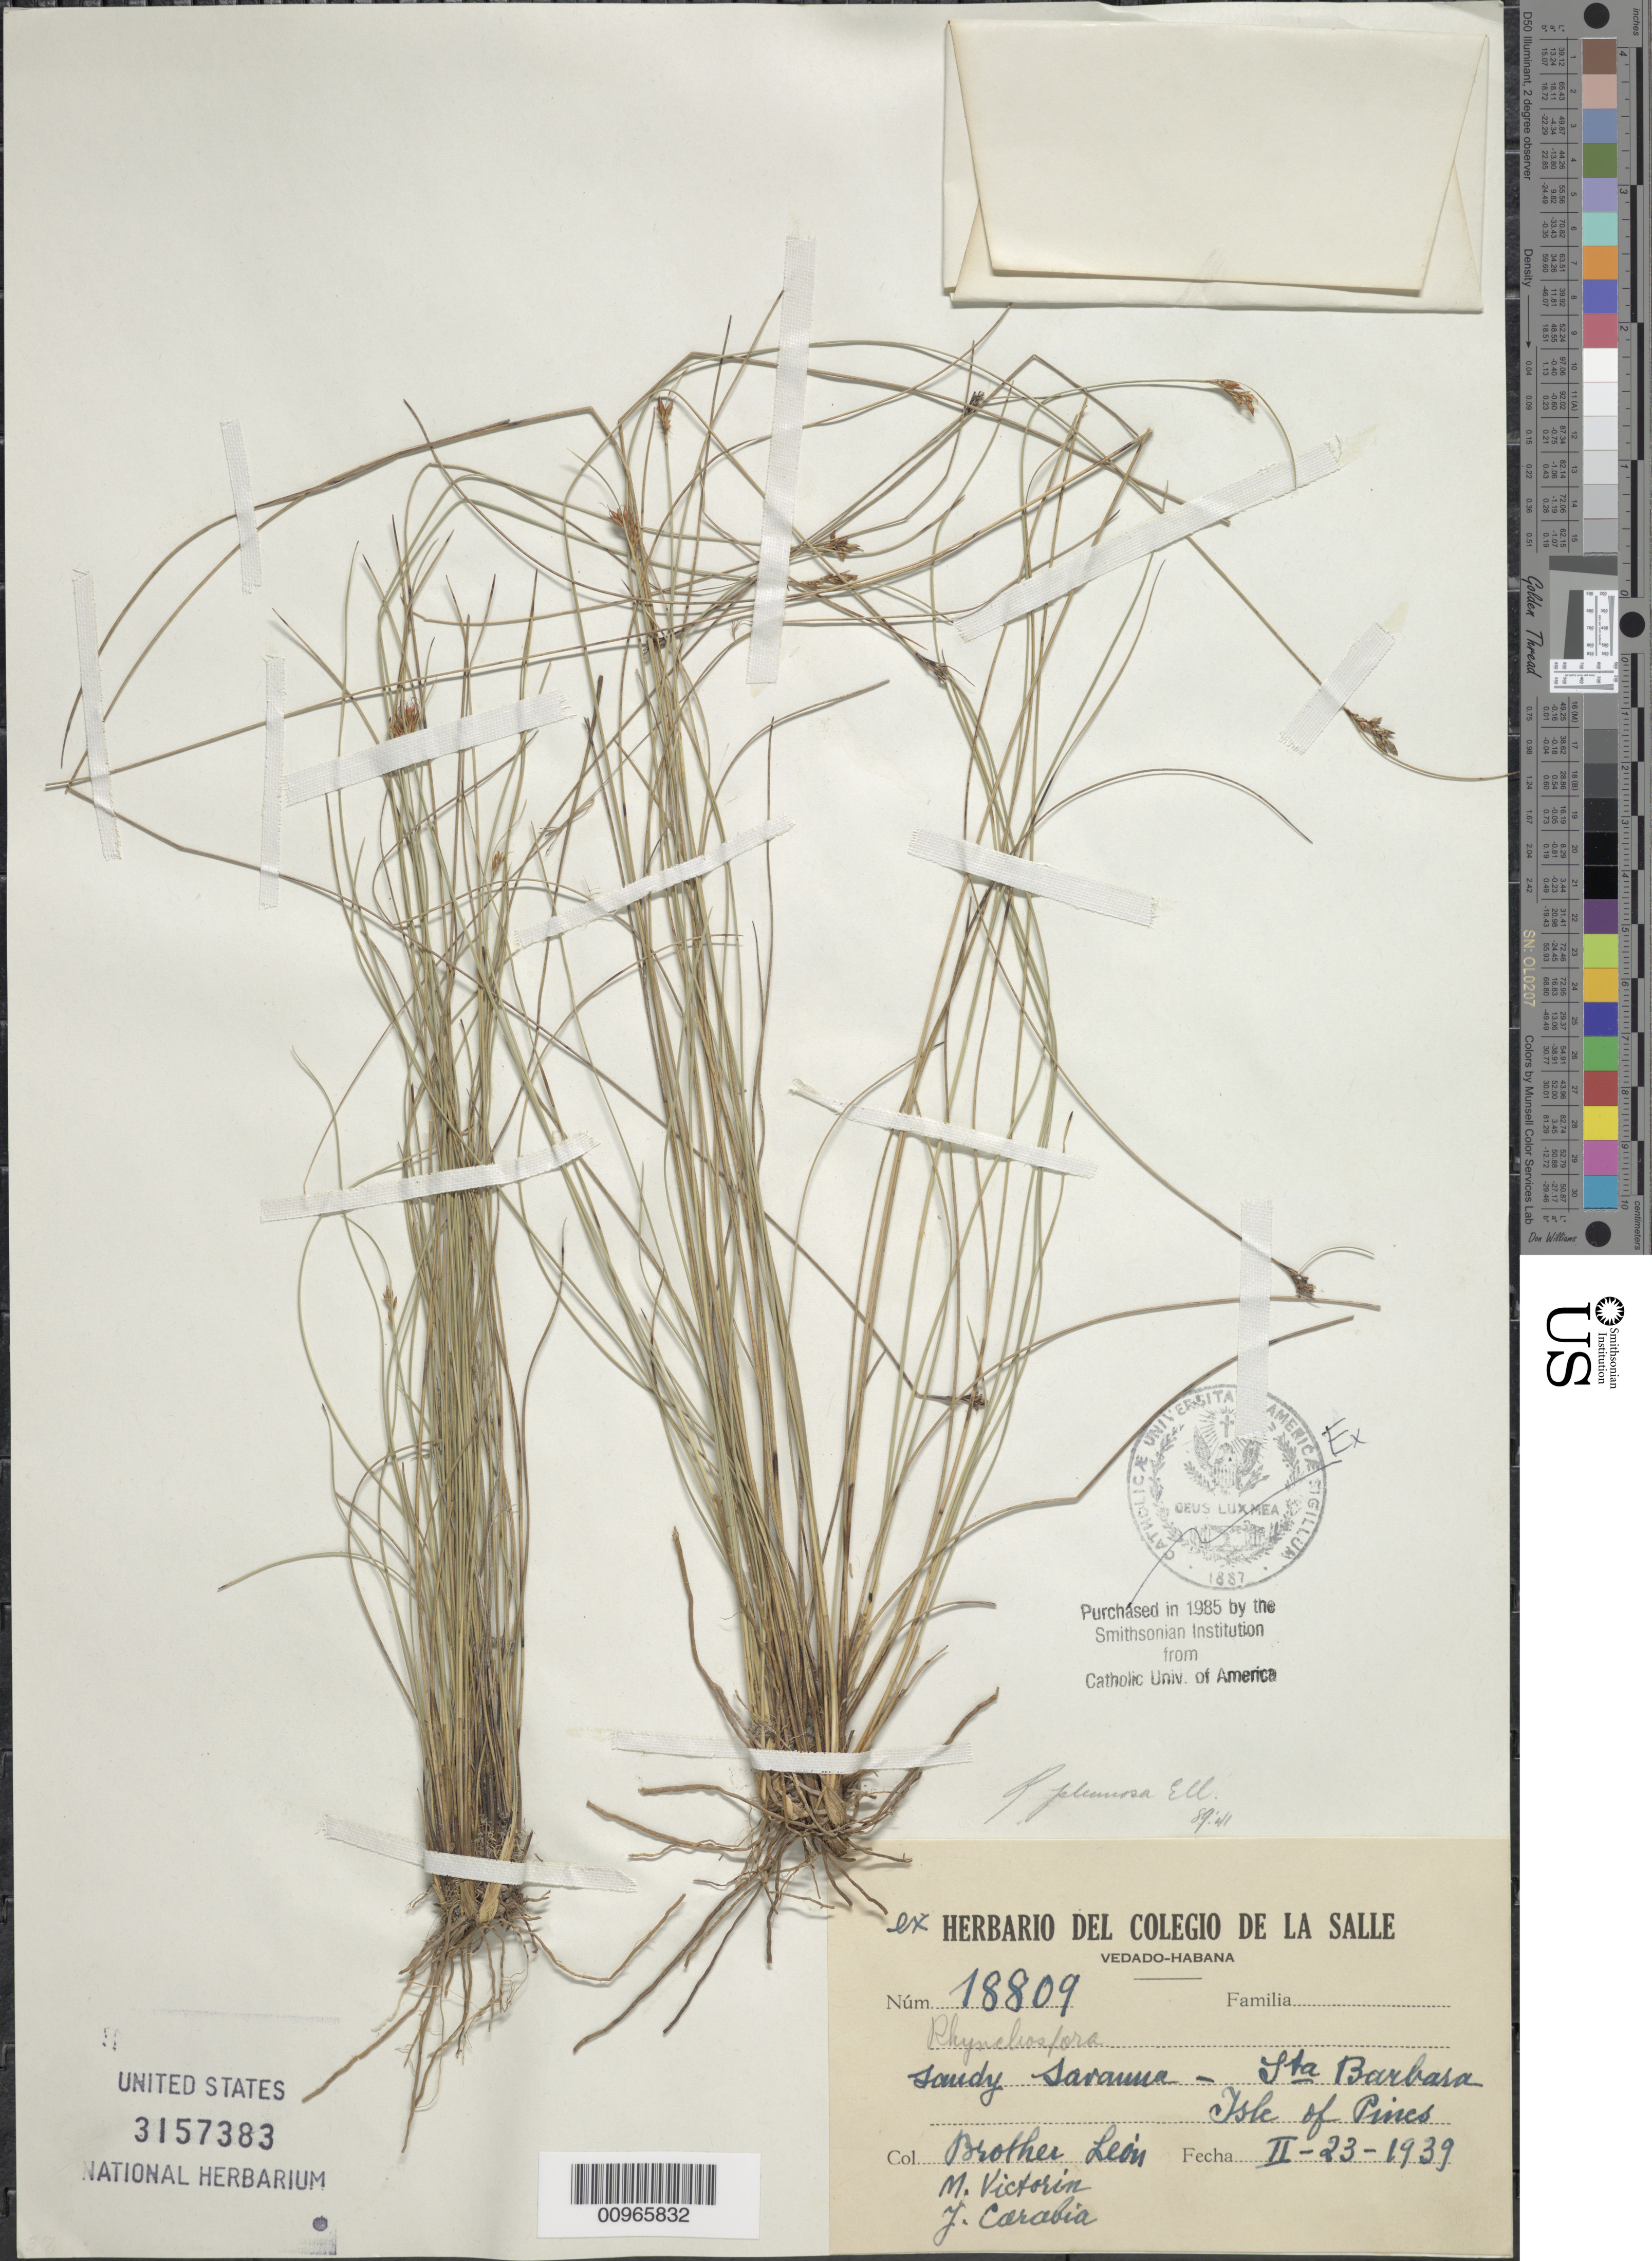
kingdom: Plantae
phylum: Tracheophyta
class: Liliopsida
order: Poales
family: Cyperaceae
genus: Rhynchospora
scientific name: Rhynchospora plumosa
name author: Elliott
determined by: Gale, S.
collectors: Bro. León, F. Victorin & J. Carabia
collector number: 18809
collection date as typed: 23 Feb 1939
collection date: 1939-02-23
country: Cuba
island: Isla de la Juventud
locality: Sabana, Santa Bárbara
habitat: Sabana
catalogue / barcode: US 3157383